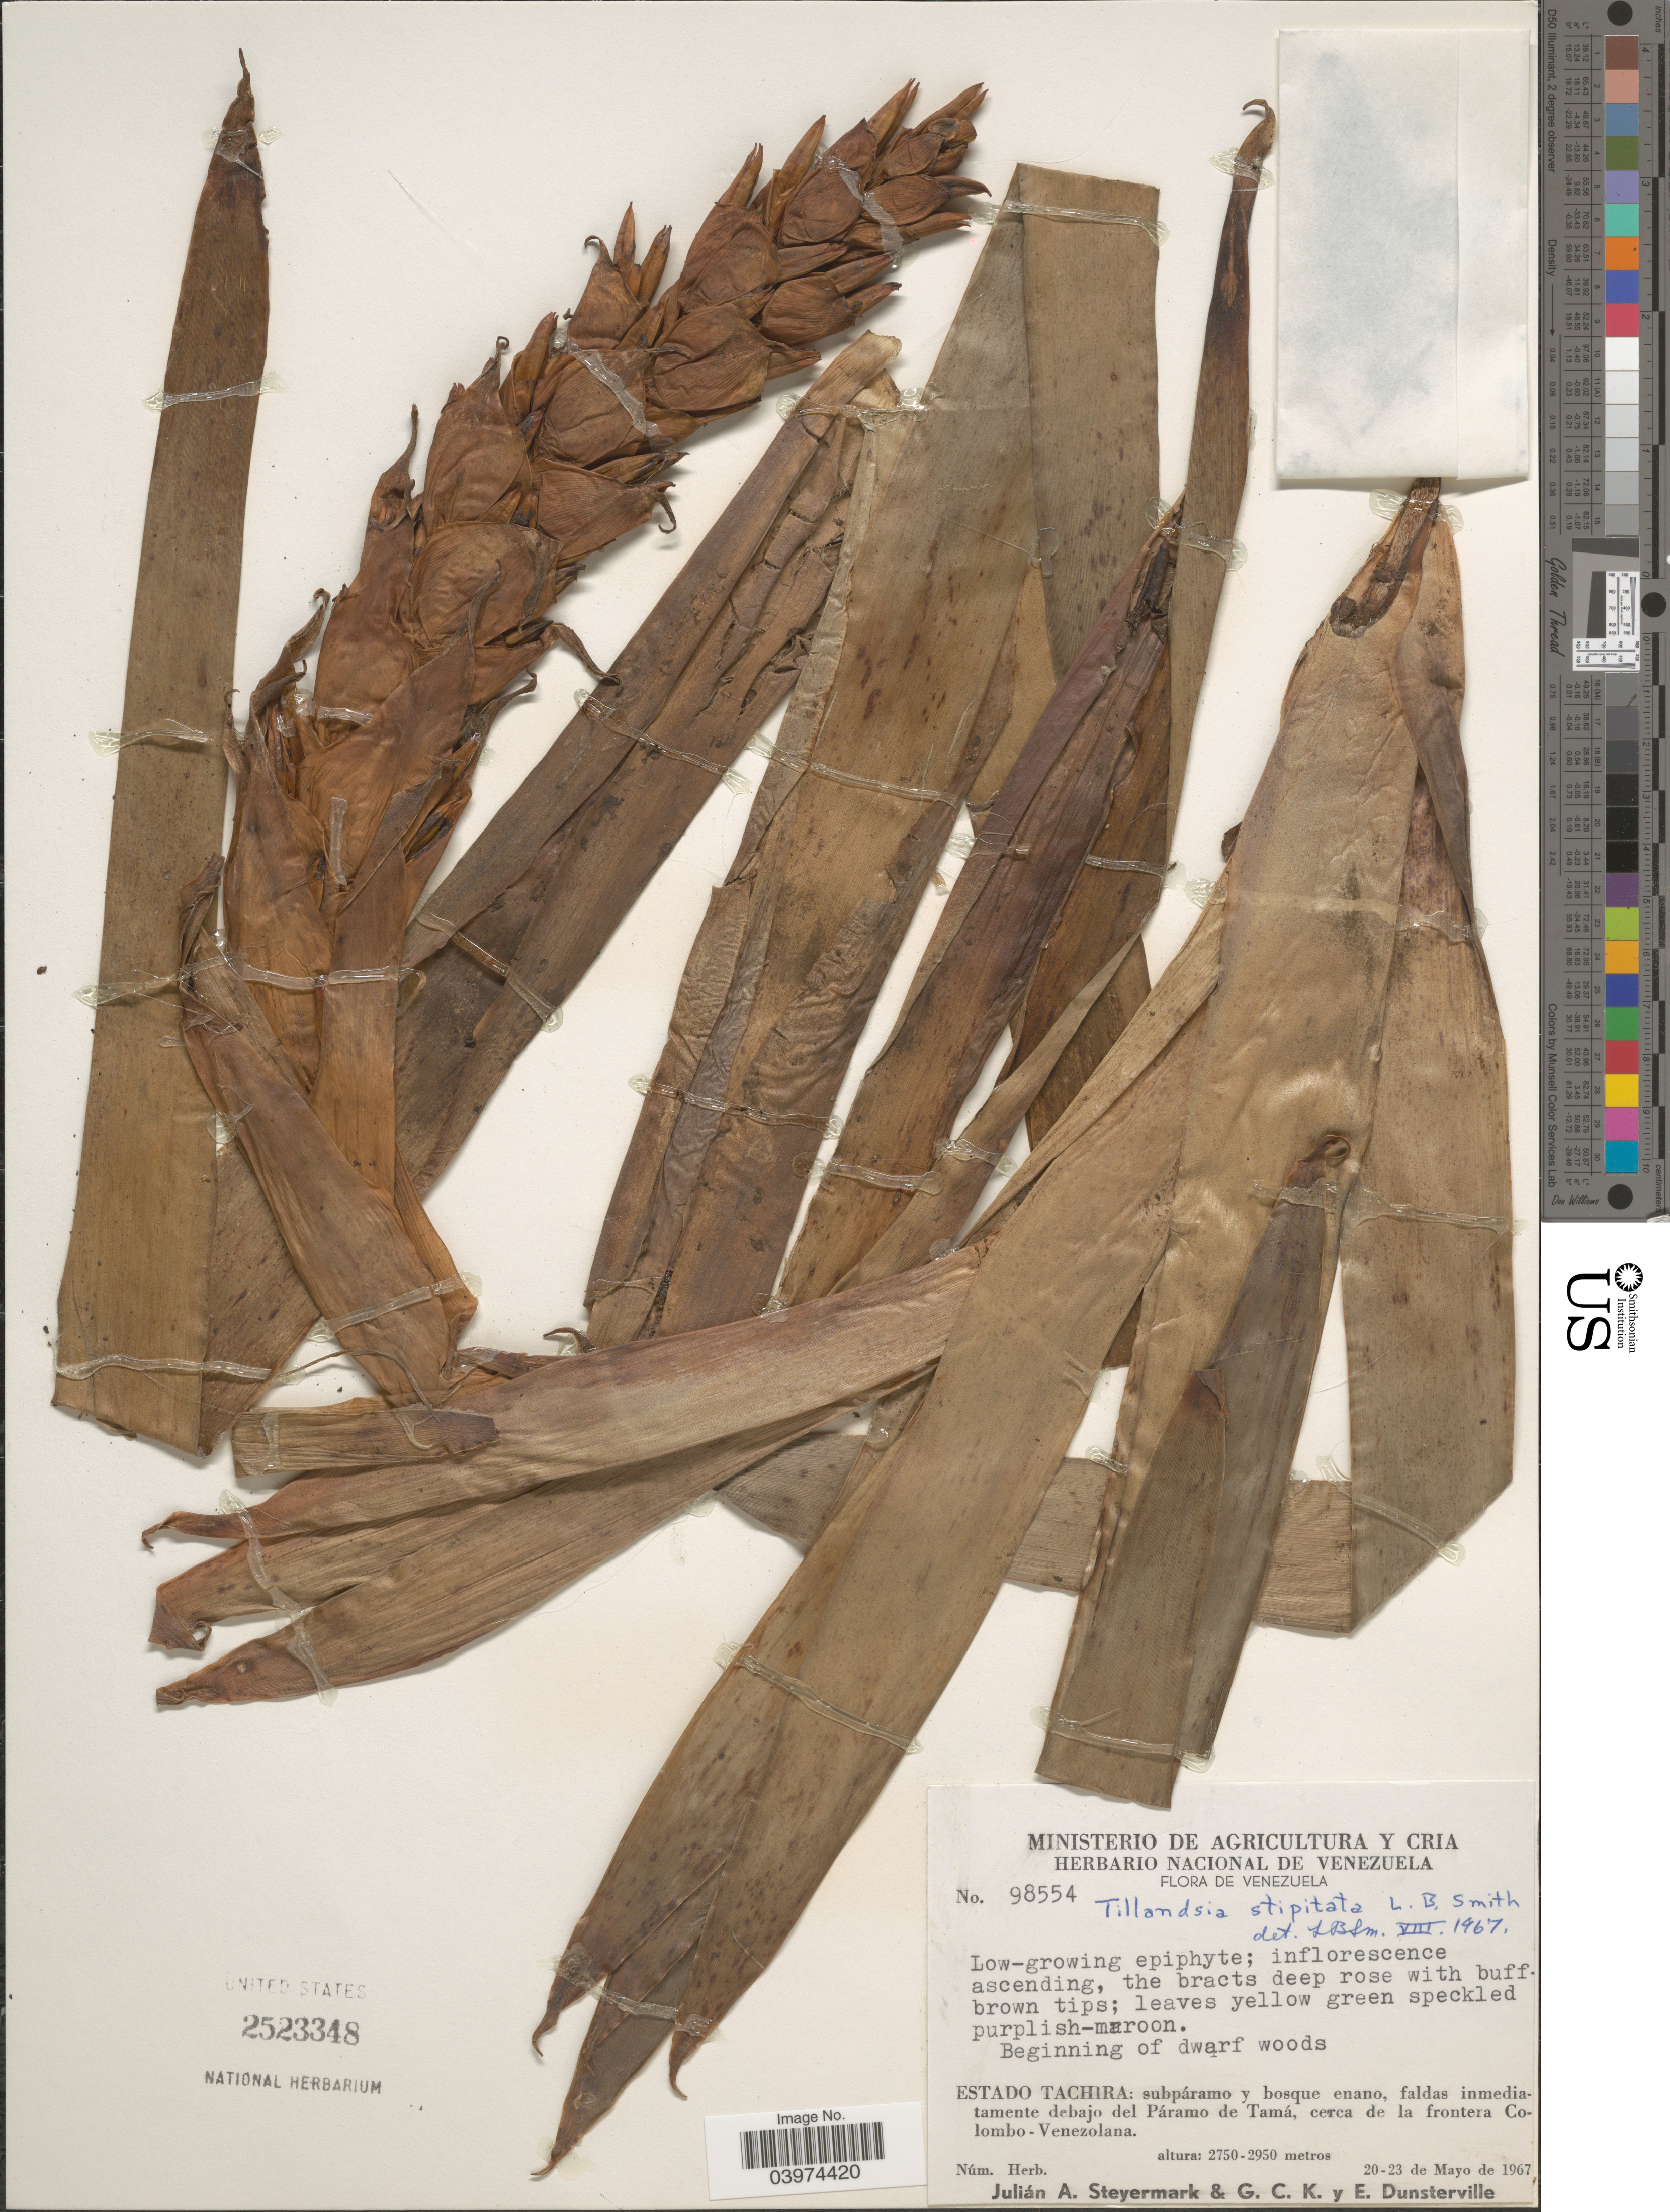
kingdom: Plantae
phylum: Tracheophyta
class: Liliopsida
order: Poales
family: Bromeliaceae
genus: Tillandsia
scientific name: Tillandsia stipitata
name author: L.B. Sm.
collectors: J. Steyermark, G. C. K. Dunsterville & E. Dunsterville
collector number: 98554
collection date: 1967-05-20/1967-05-23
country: Venezuela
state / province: Tachira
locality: Subpáramo y bosque enano, faldas inmediatamente debajo del Páramo de Tamá, cerca de la frontera Colombo - Venezolana.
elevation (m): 2750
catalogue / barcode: US 2523348